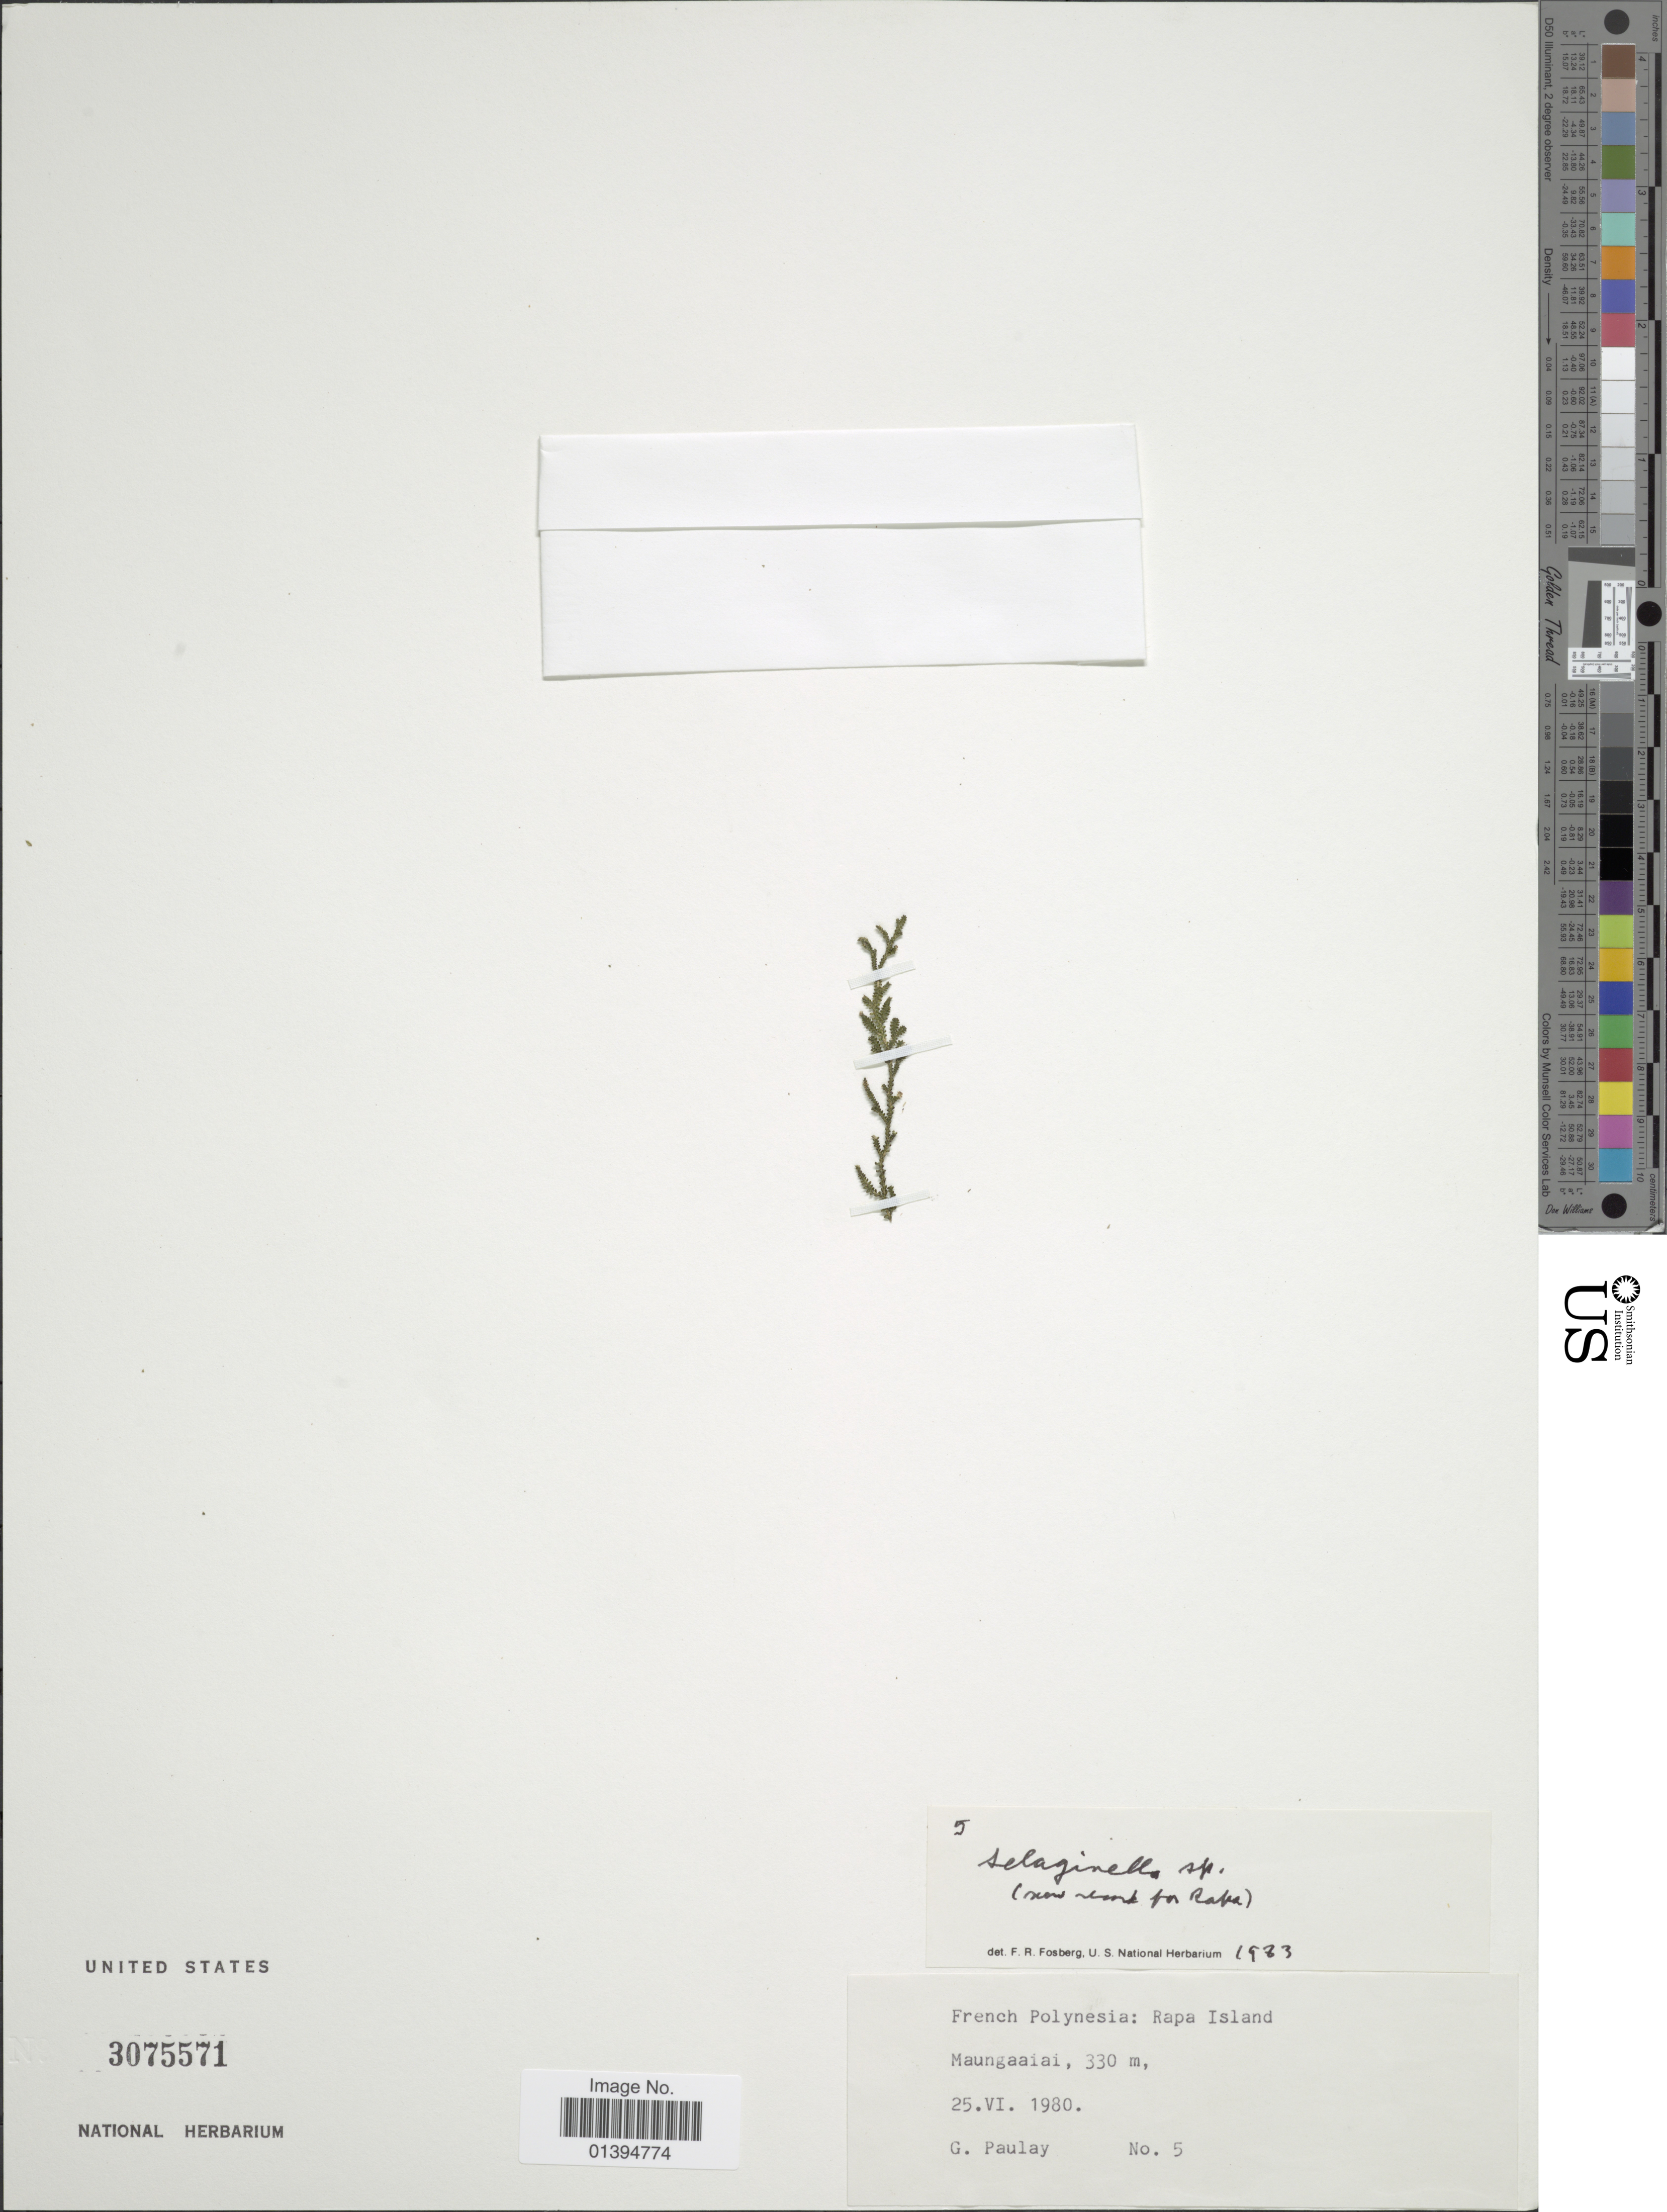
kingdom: Plantae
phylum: Tracheophyta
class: Lycopodiopsida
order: Selaginellales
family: Selaginellaceae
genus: Selaginella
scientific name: Selaginella sp.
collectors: G. Paulay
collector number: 5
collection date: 1980-06-25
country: French Polynesia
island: Rapa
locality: Rapa Island, Maungaaiai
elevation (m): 330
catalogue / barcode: US 3075571